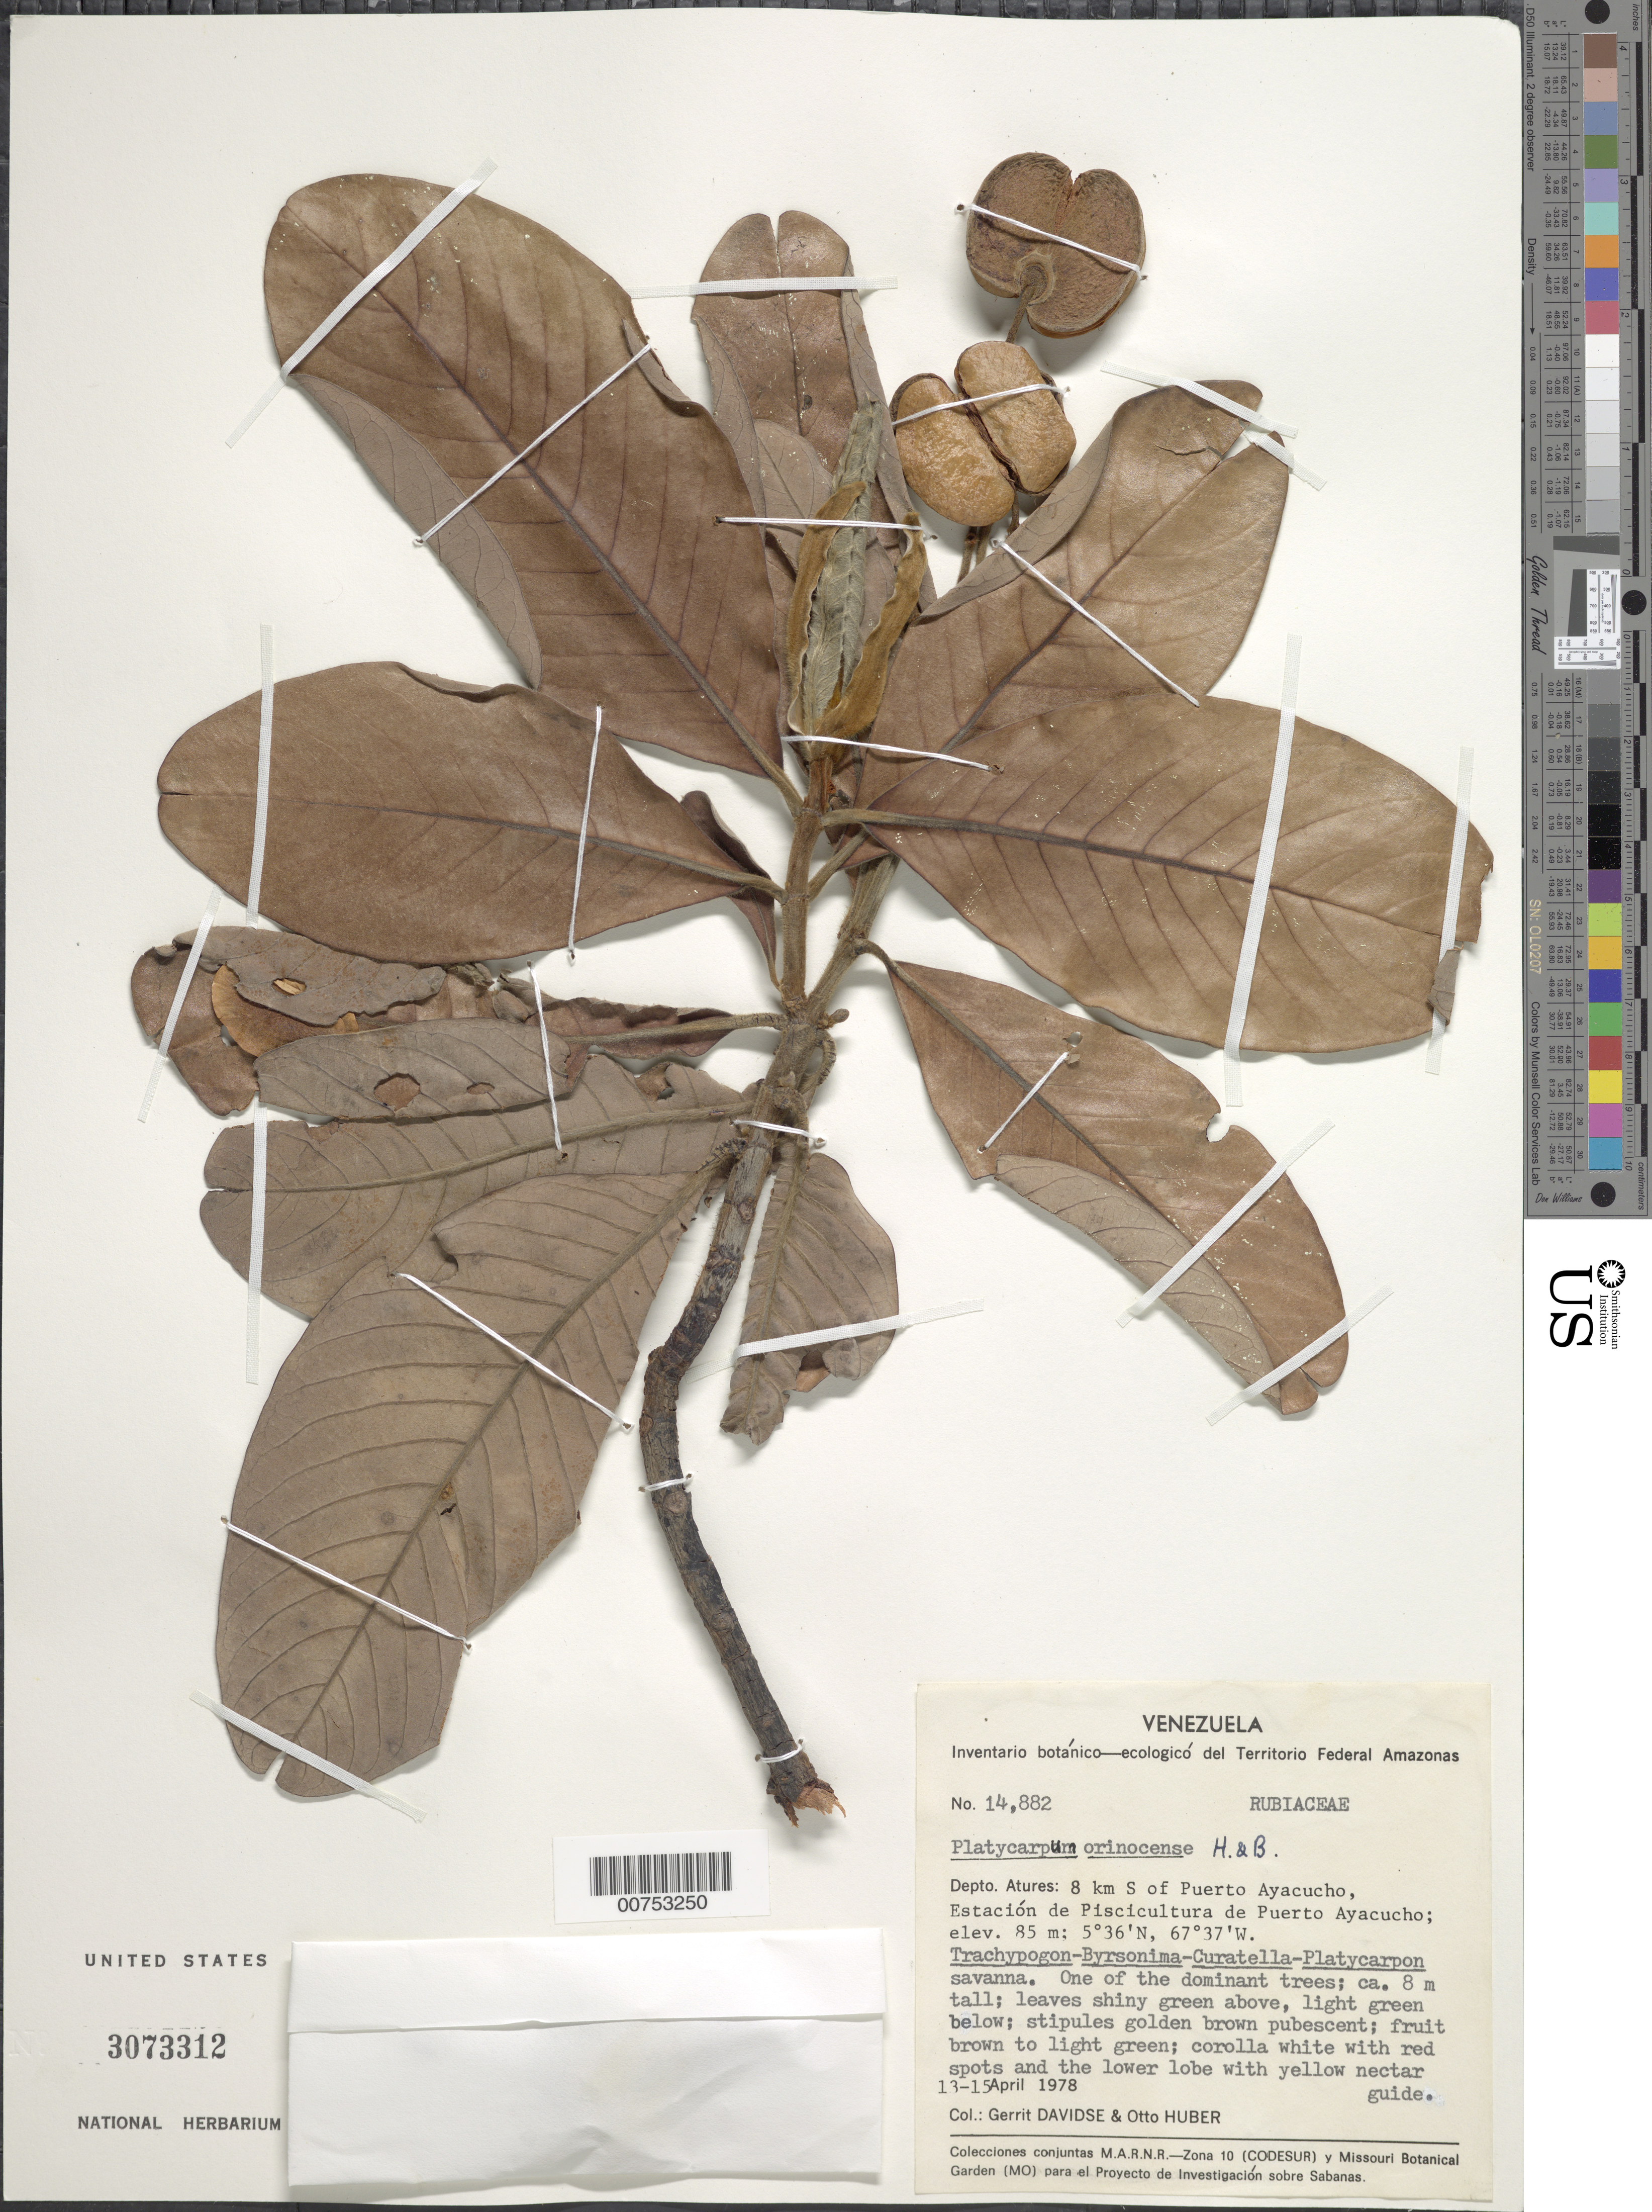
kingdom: Plantae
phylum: Tracheophyta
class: Magnoliopsida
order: Gentianales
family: Rubiaceae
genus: Platycarpum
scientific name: Platycarpum orinocense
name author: Bonpl.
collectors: G. Davidse & O. Huber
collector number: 14882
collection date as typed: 13-Apr-78 to 15-Apr-78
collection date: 1978-04-13/1978-04-15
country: Venezuela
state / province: Amazonas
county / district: Atures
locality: Puerto Ayacucho, 8 km S of, Estación de Piscicultura de Puerto Ayacucho, Río Orinoco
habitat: Trachypogon-Byrsonima-Curatella-Platycarpon savanna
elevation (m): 85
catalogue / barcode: US 3073312